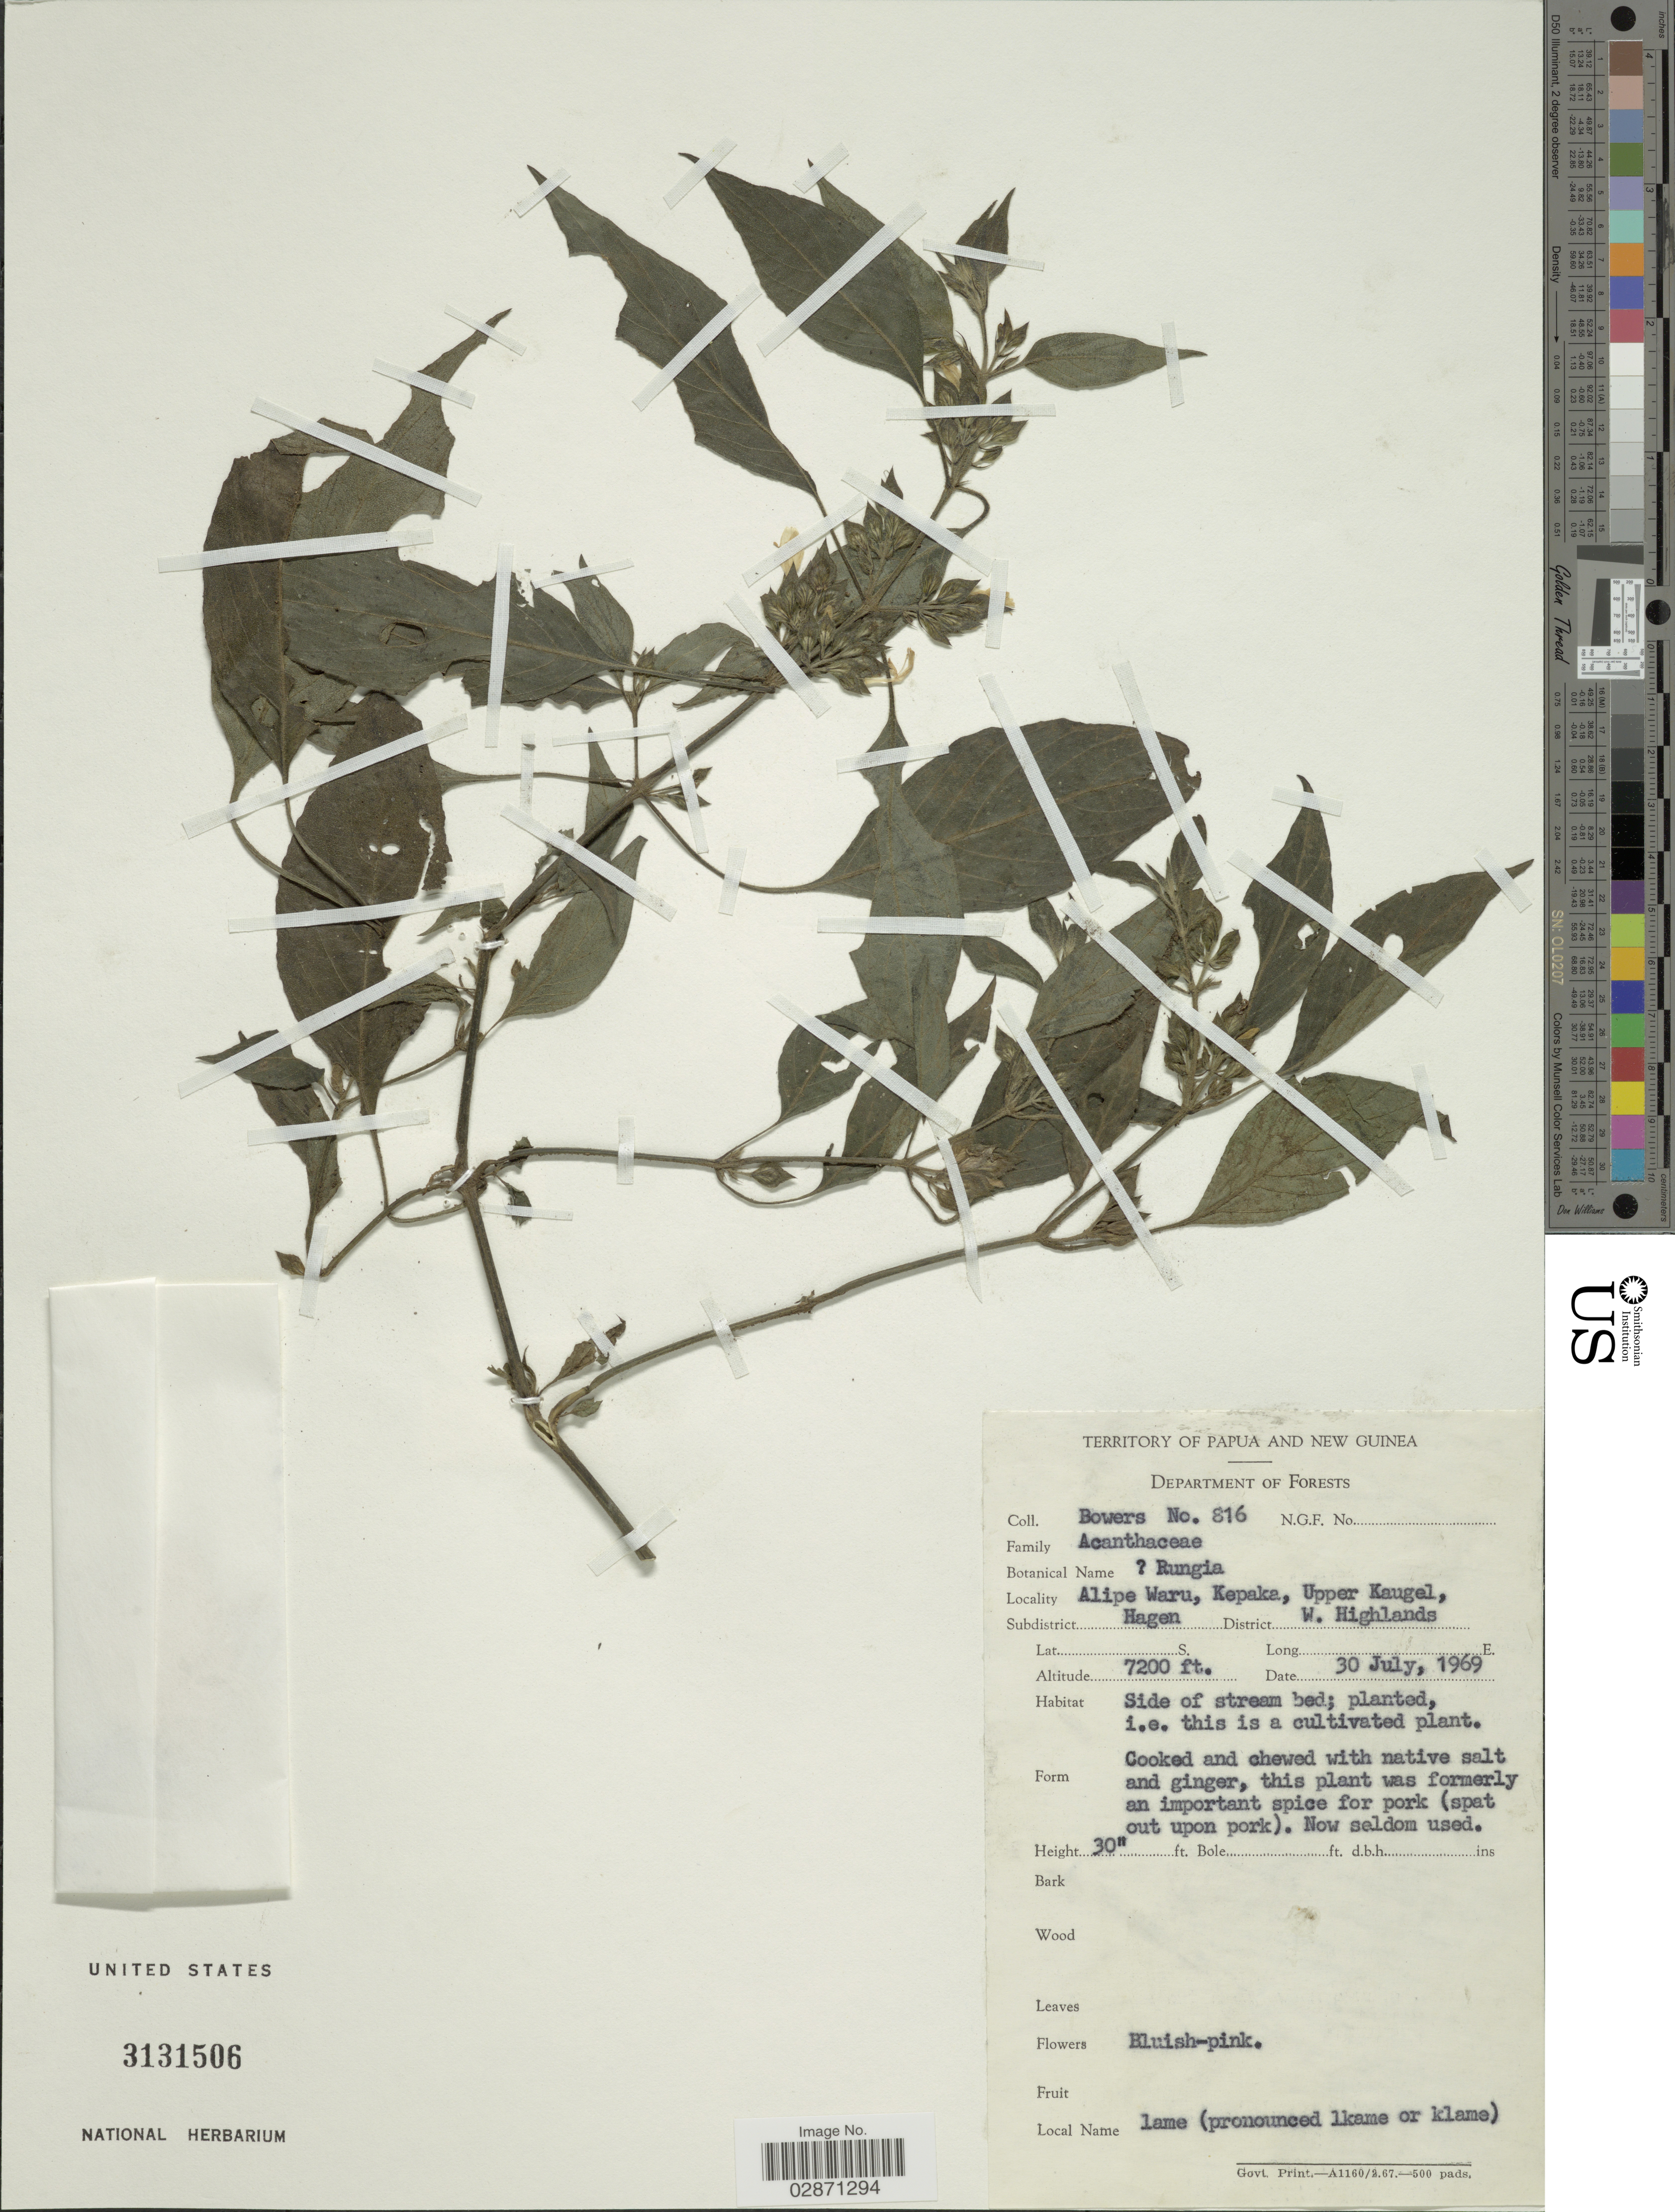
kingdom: Plantae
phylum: Tracheophyta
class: Magnoliopsida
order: Lamiales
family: Acanthaceae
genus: Rungia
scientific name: Rungia sp.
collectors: -. Bowers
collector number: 816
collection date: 1969-07-30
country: Papua New Guinea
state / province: Western Highlands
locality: Territory of Papua and New Guinea. Alipe Waru, Kepaka, Upper Kaugel, Subdistrict Hagen. District W. Highlands.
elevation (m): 2195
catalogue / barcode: US 3131506